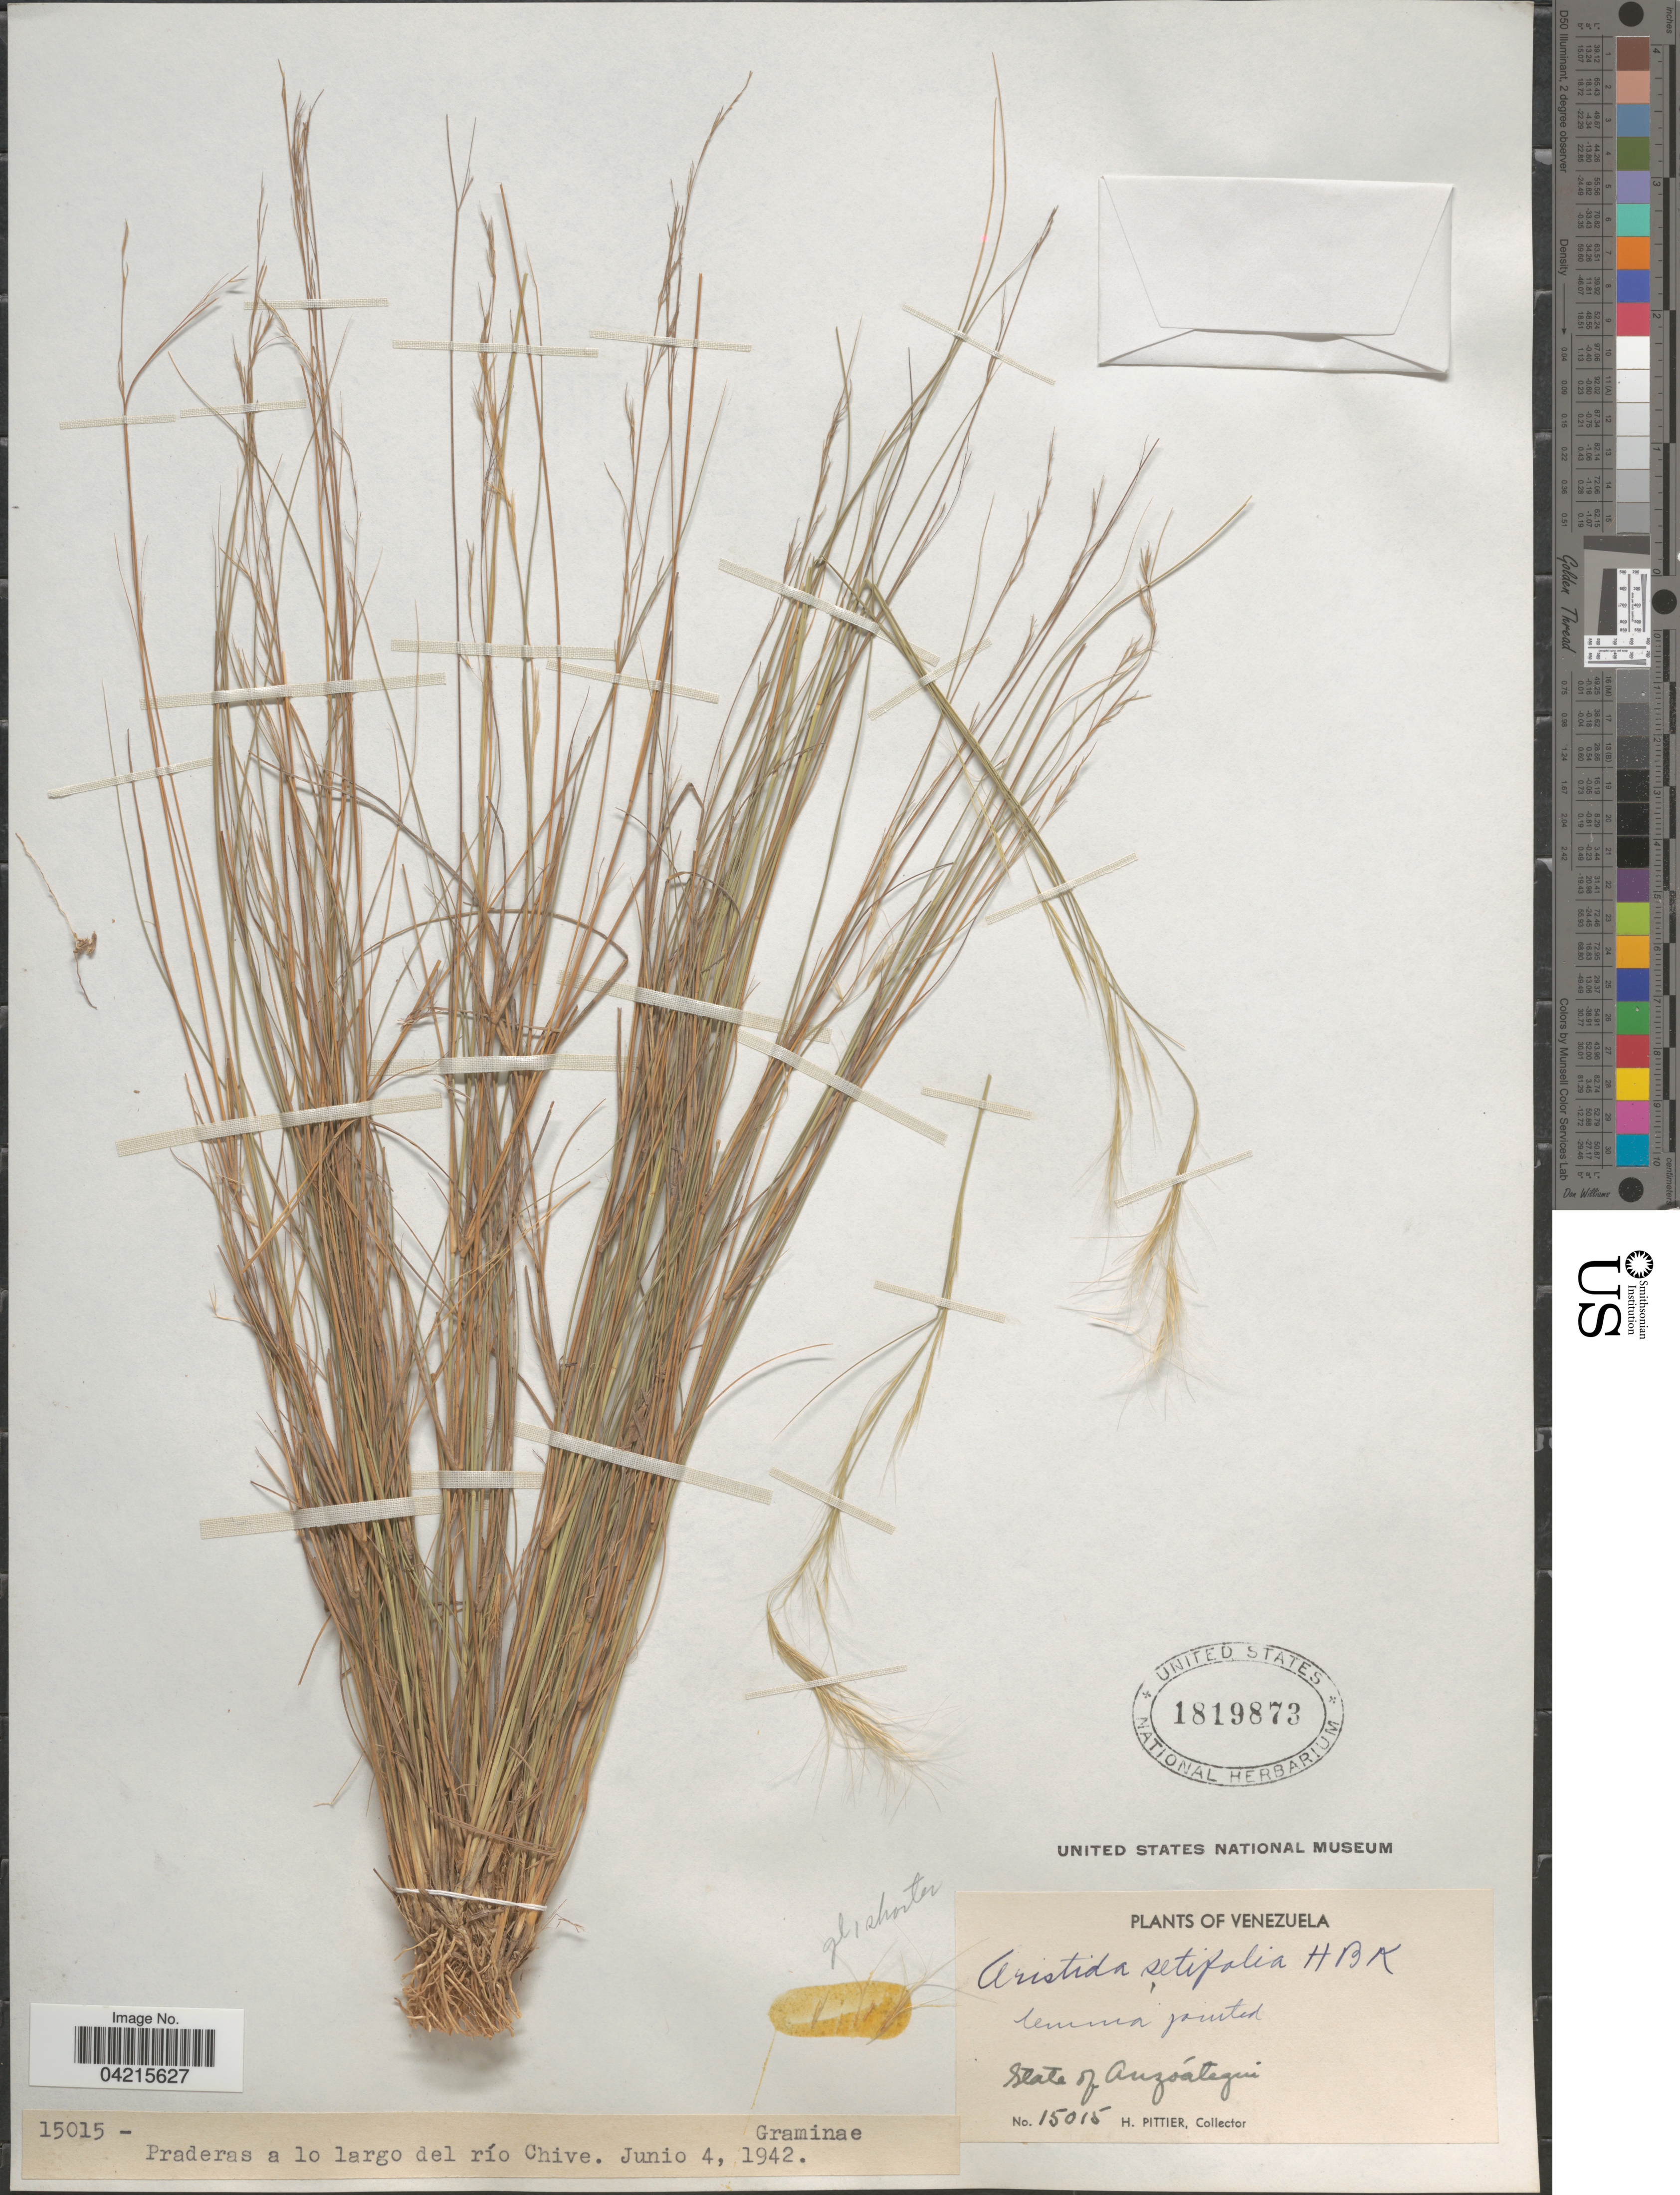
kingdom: Plantae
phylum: Tracheophyta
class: Liliopsida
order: Poales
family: Poaceae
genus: Aristida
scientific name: Aristida setifolia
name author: Kunth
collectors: H. F. Pittier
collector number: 15015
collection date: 1942-06-04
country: Venezuela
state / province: Anzoategui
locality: Praderas a lo largo del río Chive.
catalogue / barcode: US 1819873